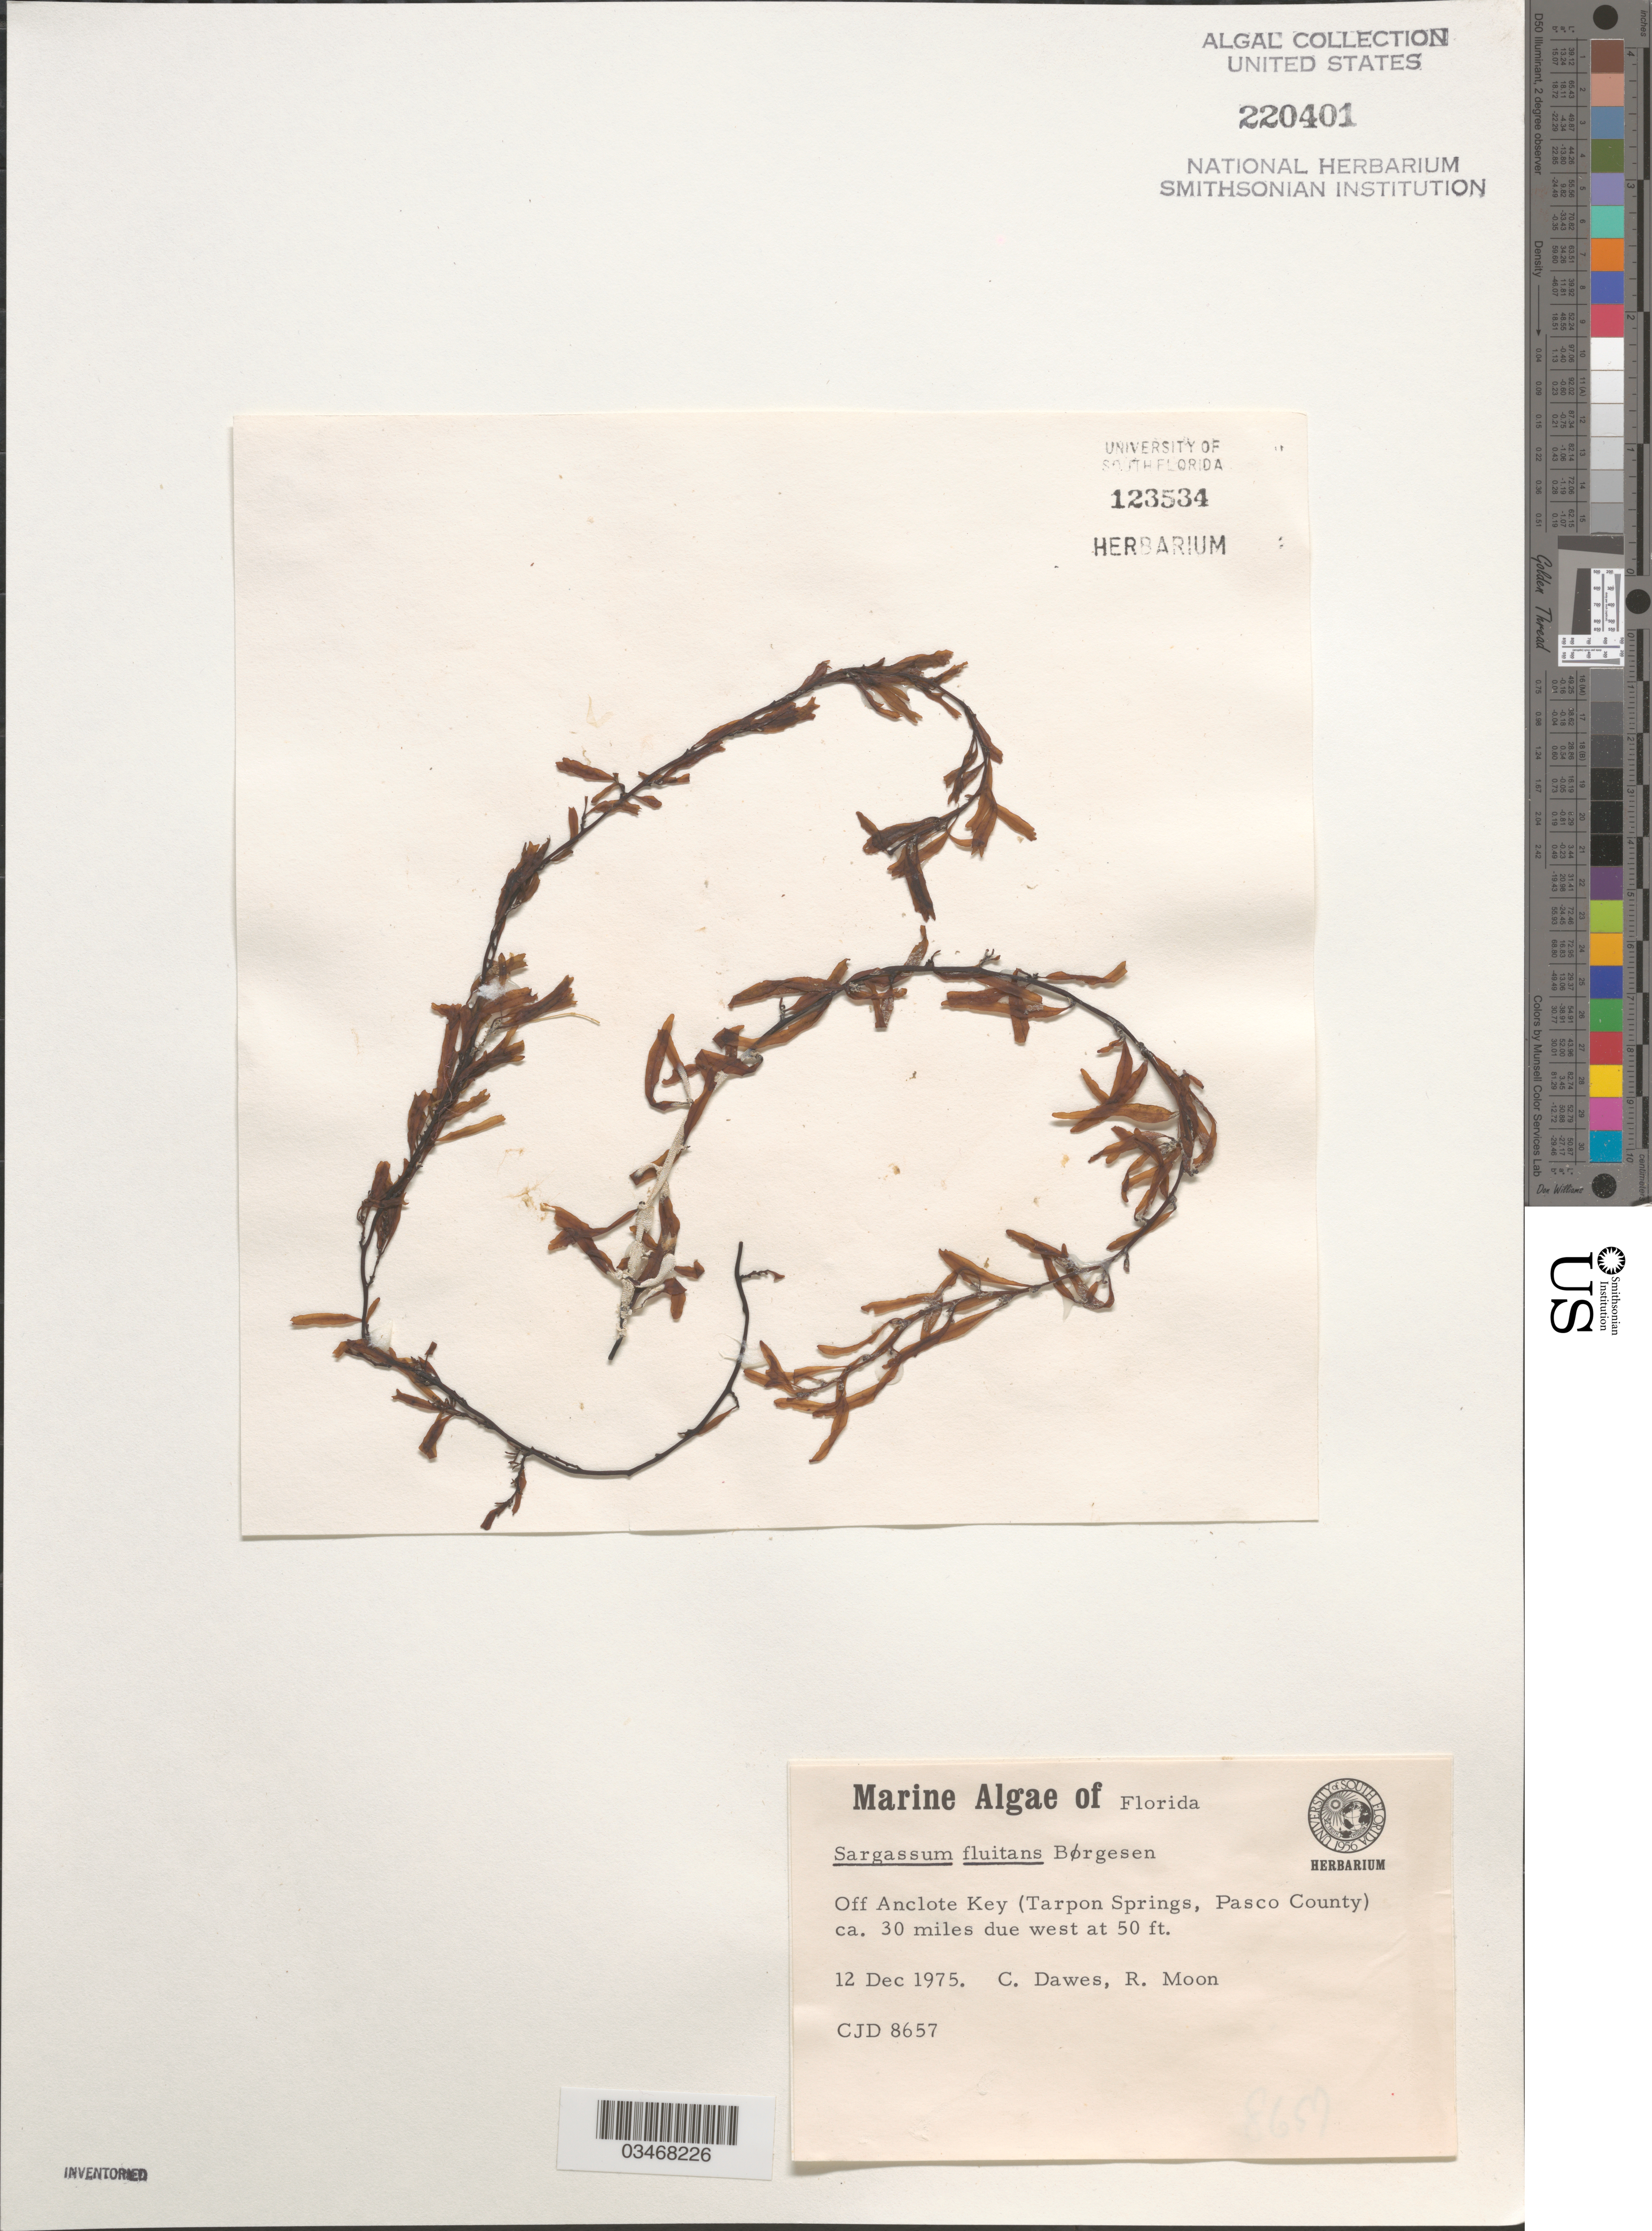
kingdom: Chromista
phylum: Ochrophyta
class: Phaeophyceae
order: Fucales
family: Sargassaceae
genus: Sargassum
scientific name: Sargassum fluitans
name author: (Børgesen) Børgesen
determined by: Dawes, C. J.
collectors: R. Moon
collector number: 8657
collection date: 1975-12-12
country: United States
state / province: Florida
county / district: Pasco County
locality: Off Anclote Key (Tarpon Springs) ca. 30 miles due west.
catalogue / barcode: US 220401